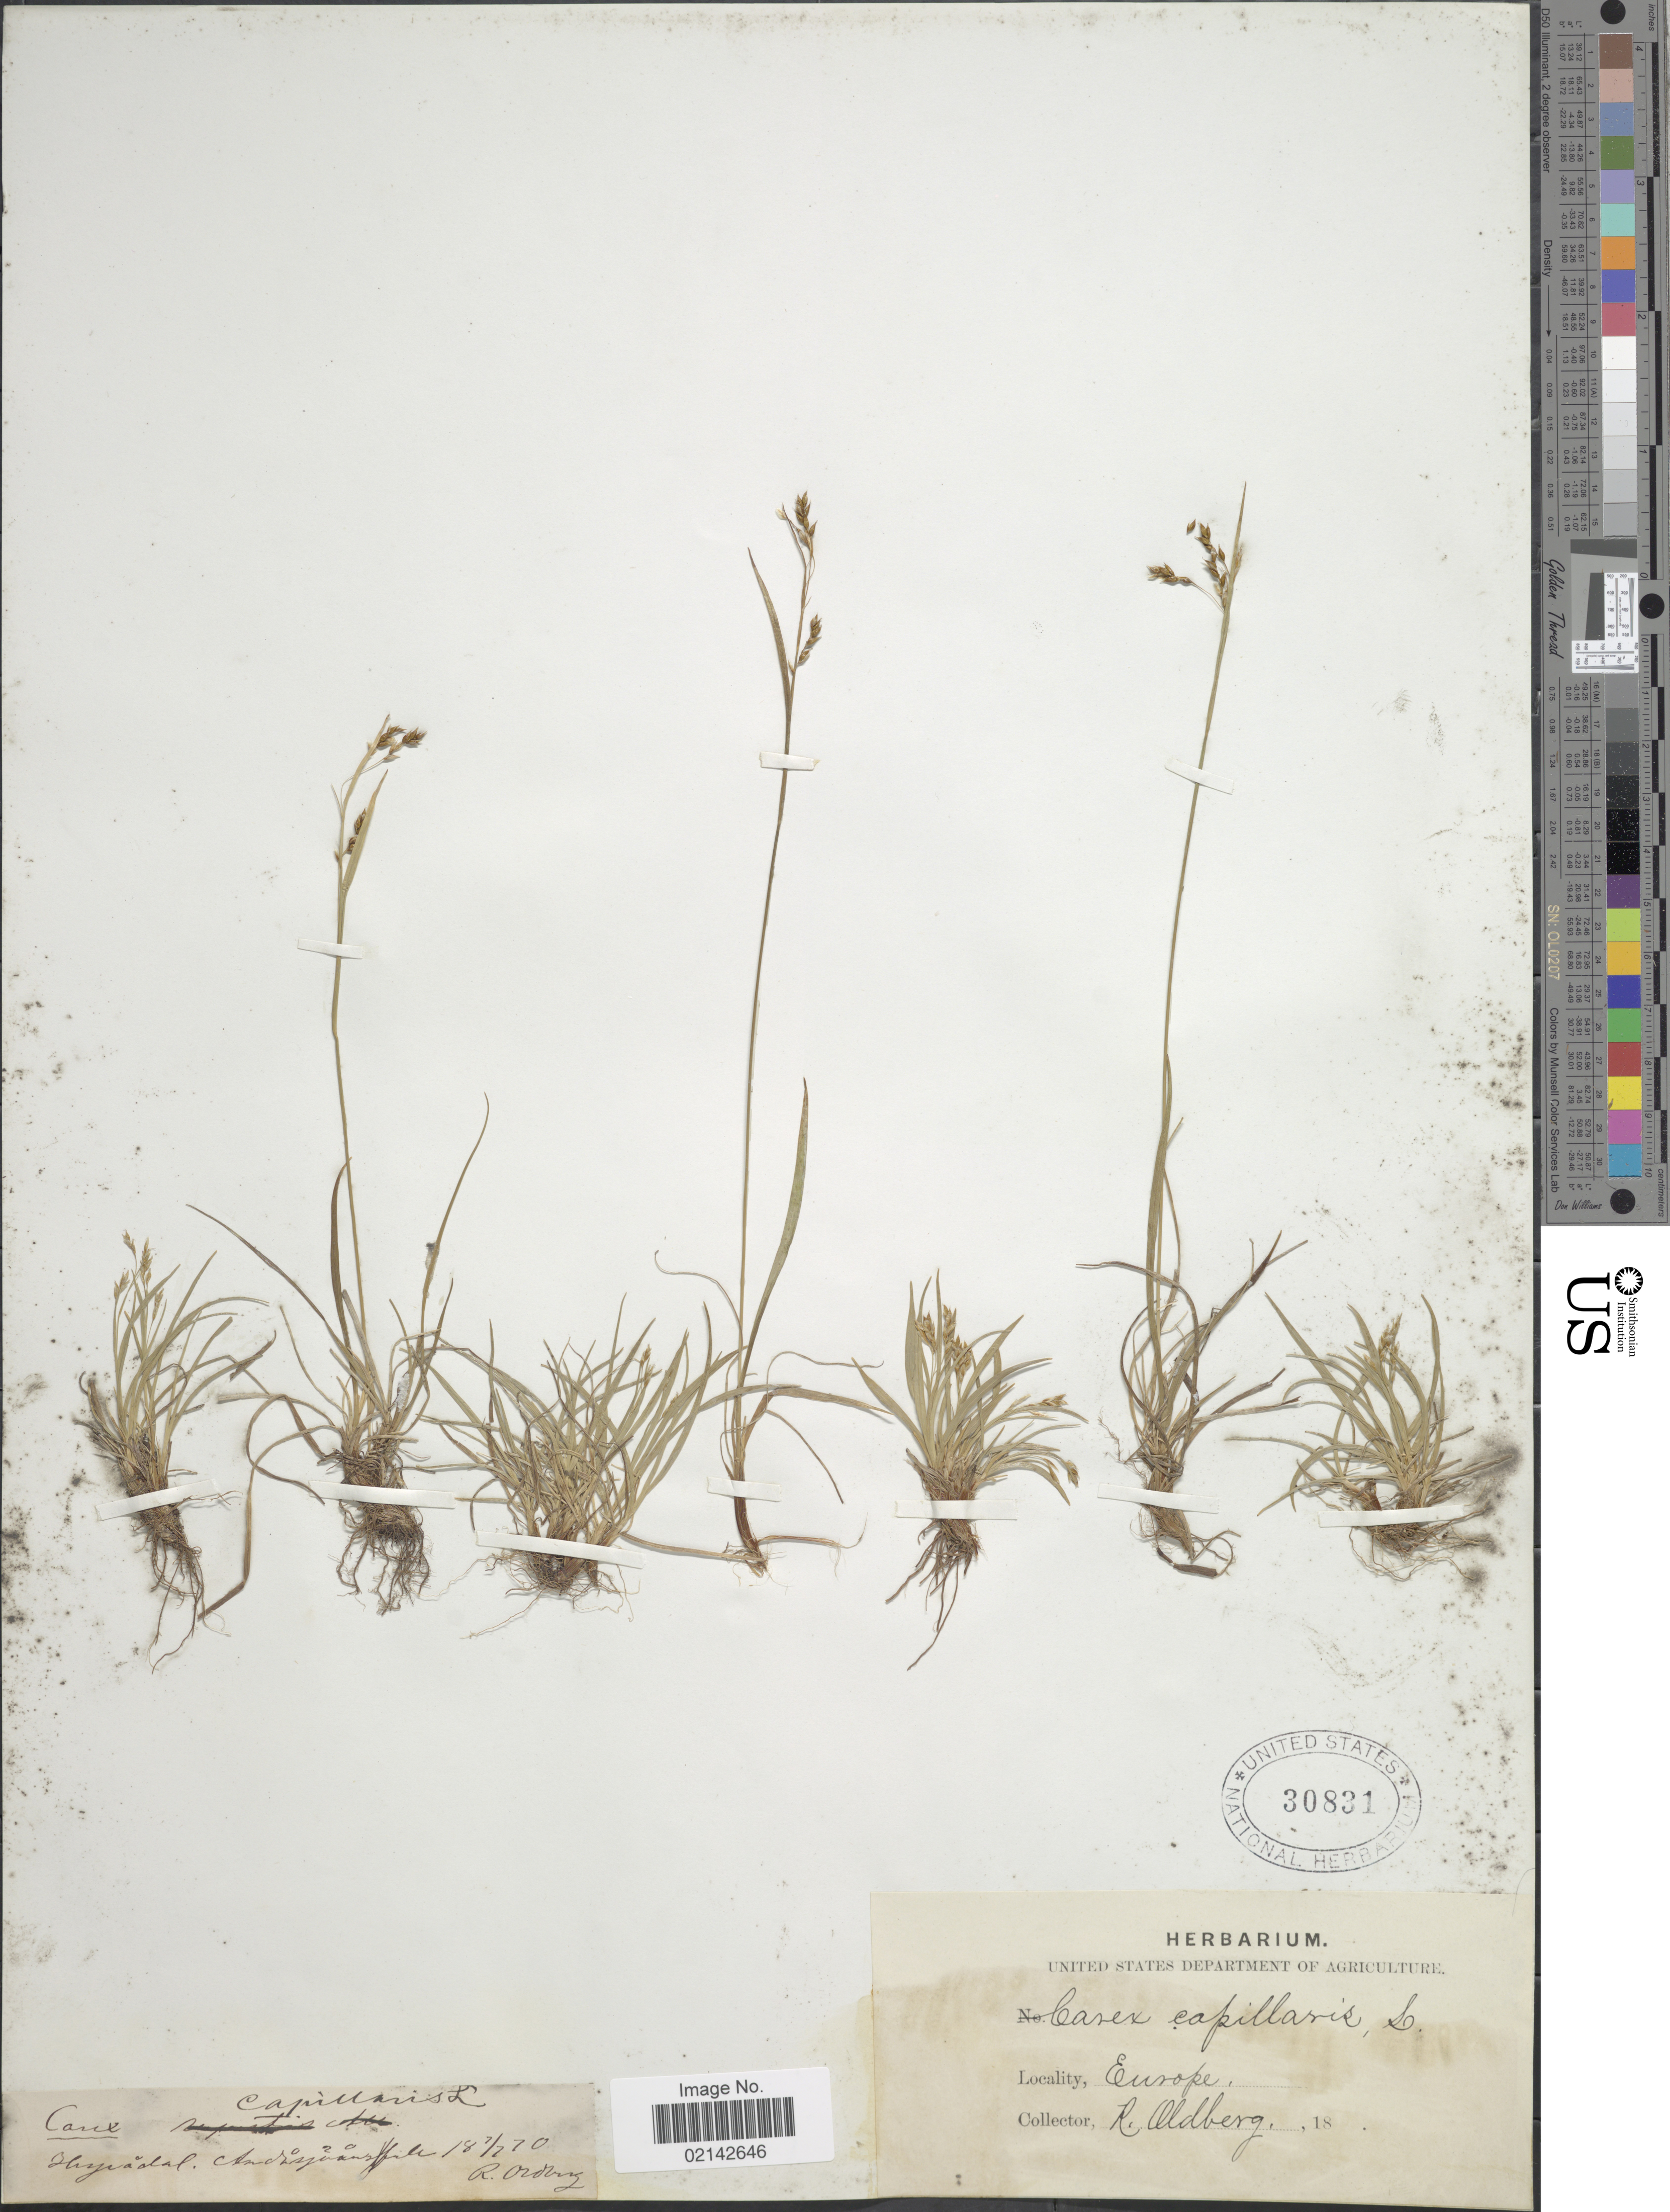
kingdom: Plantae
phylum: Tracheophyta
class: Liliopsida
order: Poales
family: Cyperaceae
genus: Carex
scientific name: Carex capillaris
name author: L.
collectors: R. Oldberg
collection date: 1870-07-07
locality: Hiyiadal, Andrisjvanska. [interpreted]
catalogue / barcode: US 30831